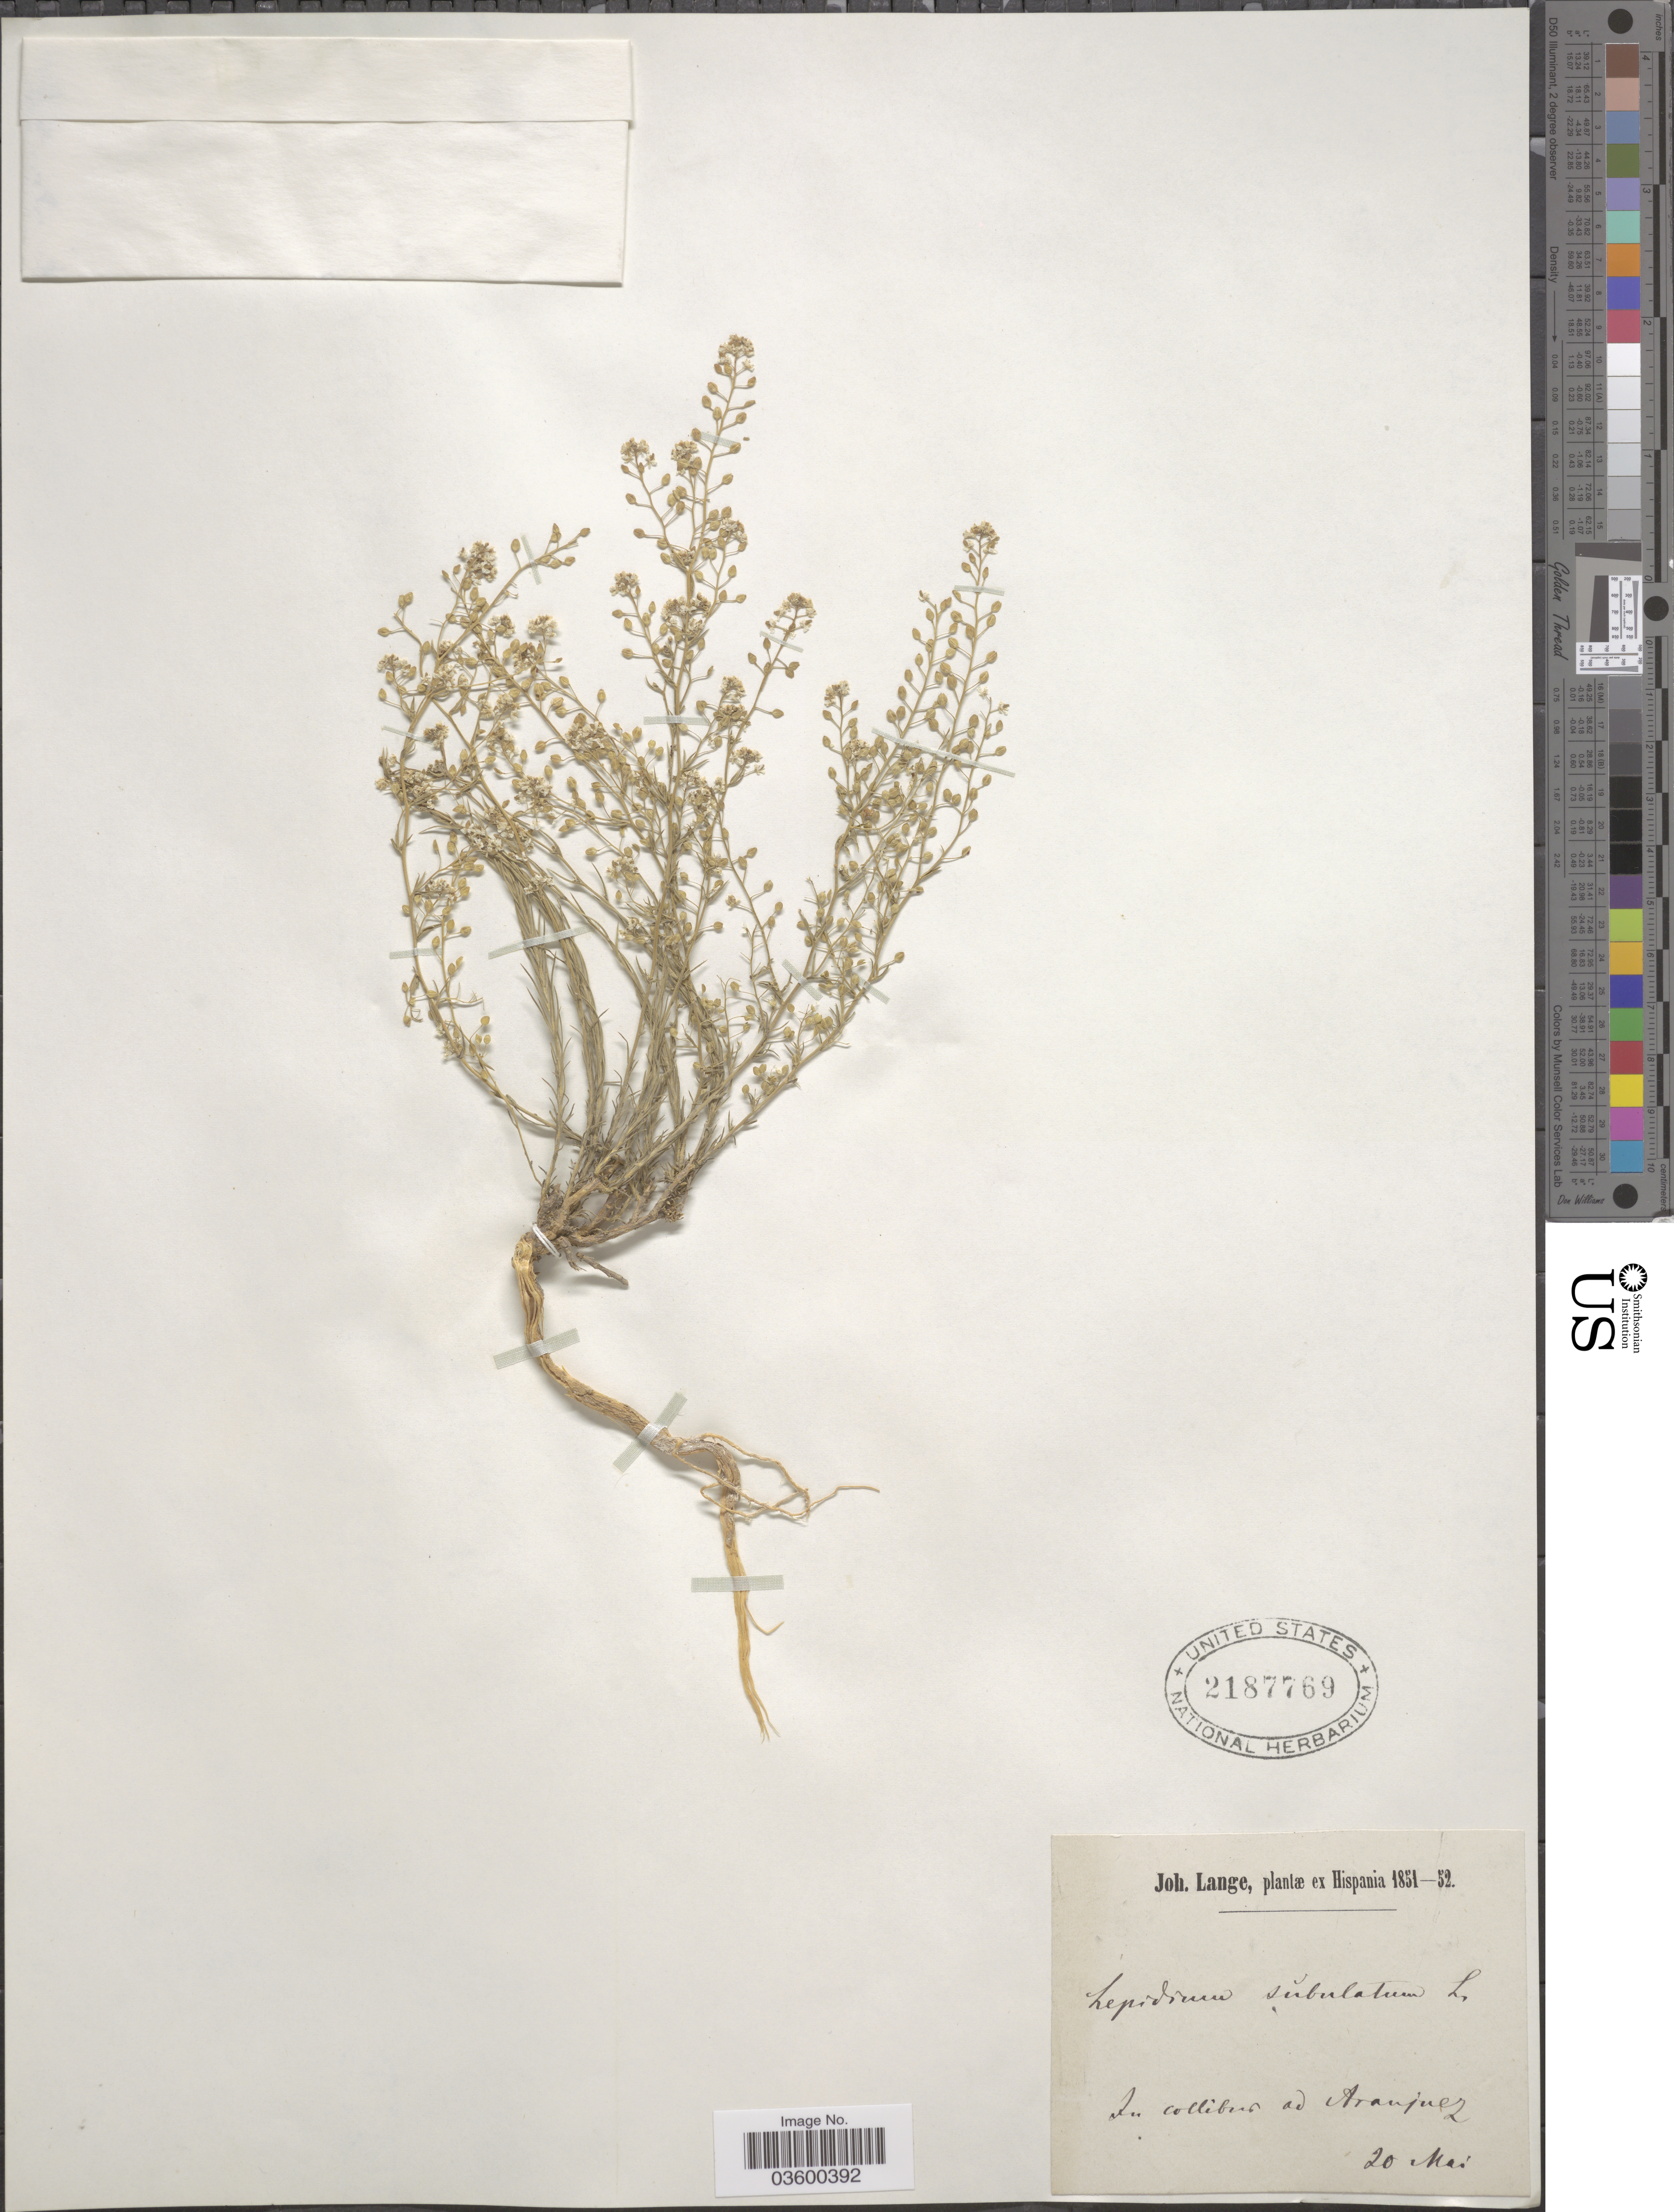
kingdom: Plantae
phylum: Tracheophyta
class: Magnoliopsida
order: Brassicales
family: Brassicaceae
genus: Lepidium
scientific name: Lepidium subulatum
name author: L.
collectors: J. M. C. Lange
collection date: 1851-05-20/1852-05-20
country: Spain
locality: In collibus ad Aranjuez.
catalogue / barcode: US 2187769